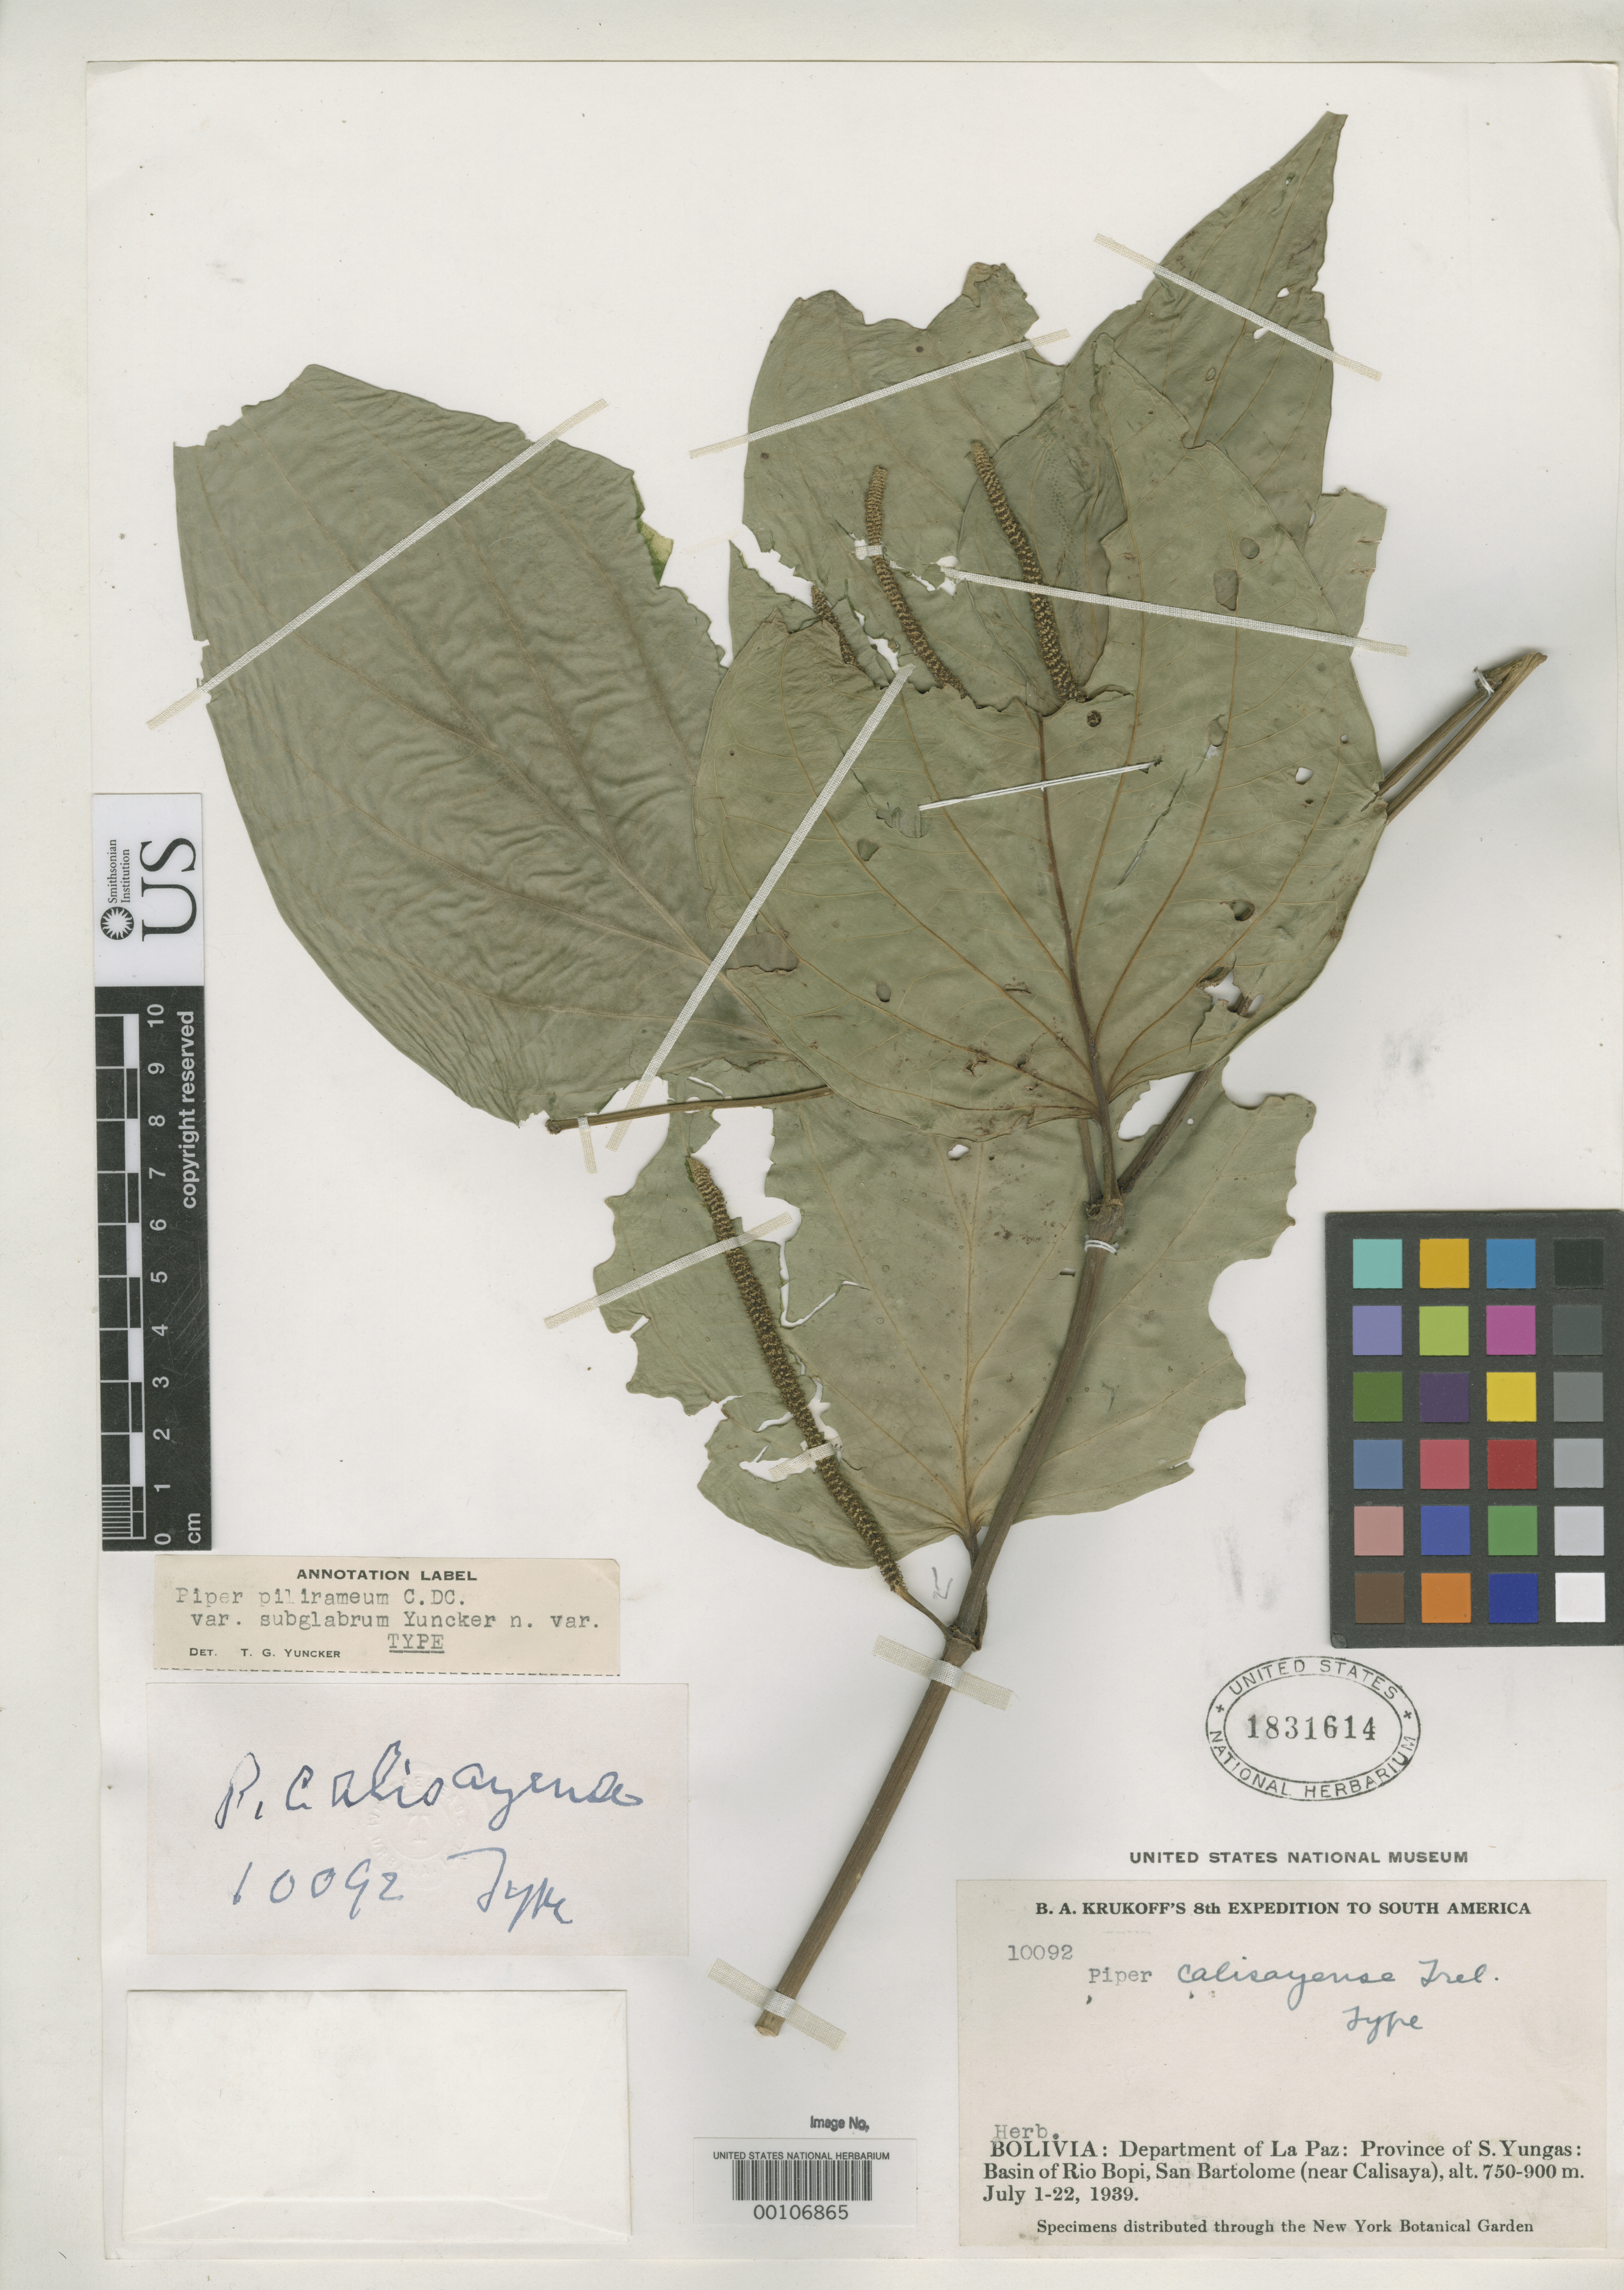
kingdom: Plantae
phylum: Tracheophyta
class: Magnoliopsida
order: Piperales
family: Piperaceae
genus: Piper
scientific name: Piper pilirameum var. subglabrum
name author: Yunck.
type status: Holotype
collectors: B. A. Krukoff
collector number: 10092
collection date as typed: Jul 1939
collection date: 1939-07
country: Bolivia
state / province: La Paz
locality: Basin of Rio Bopi, San Bartolome.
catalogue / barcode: US 1831614